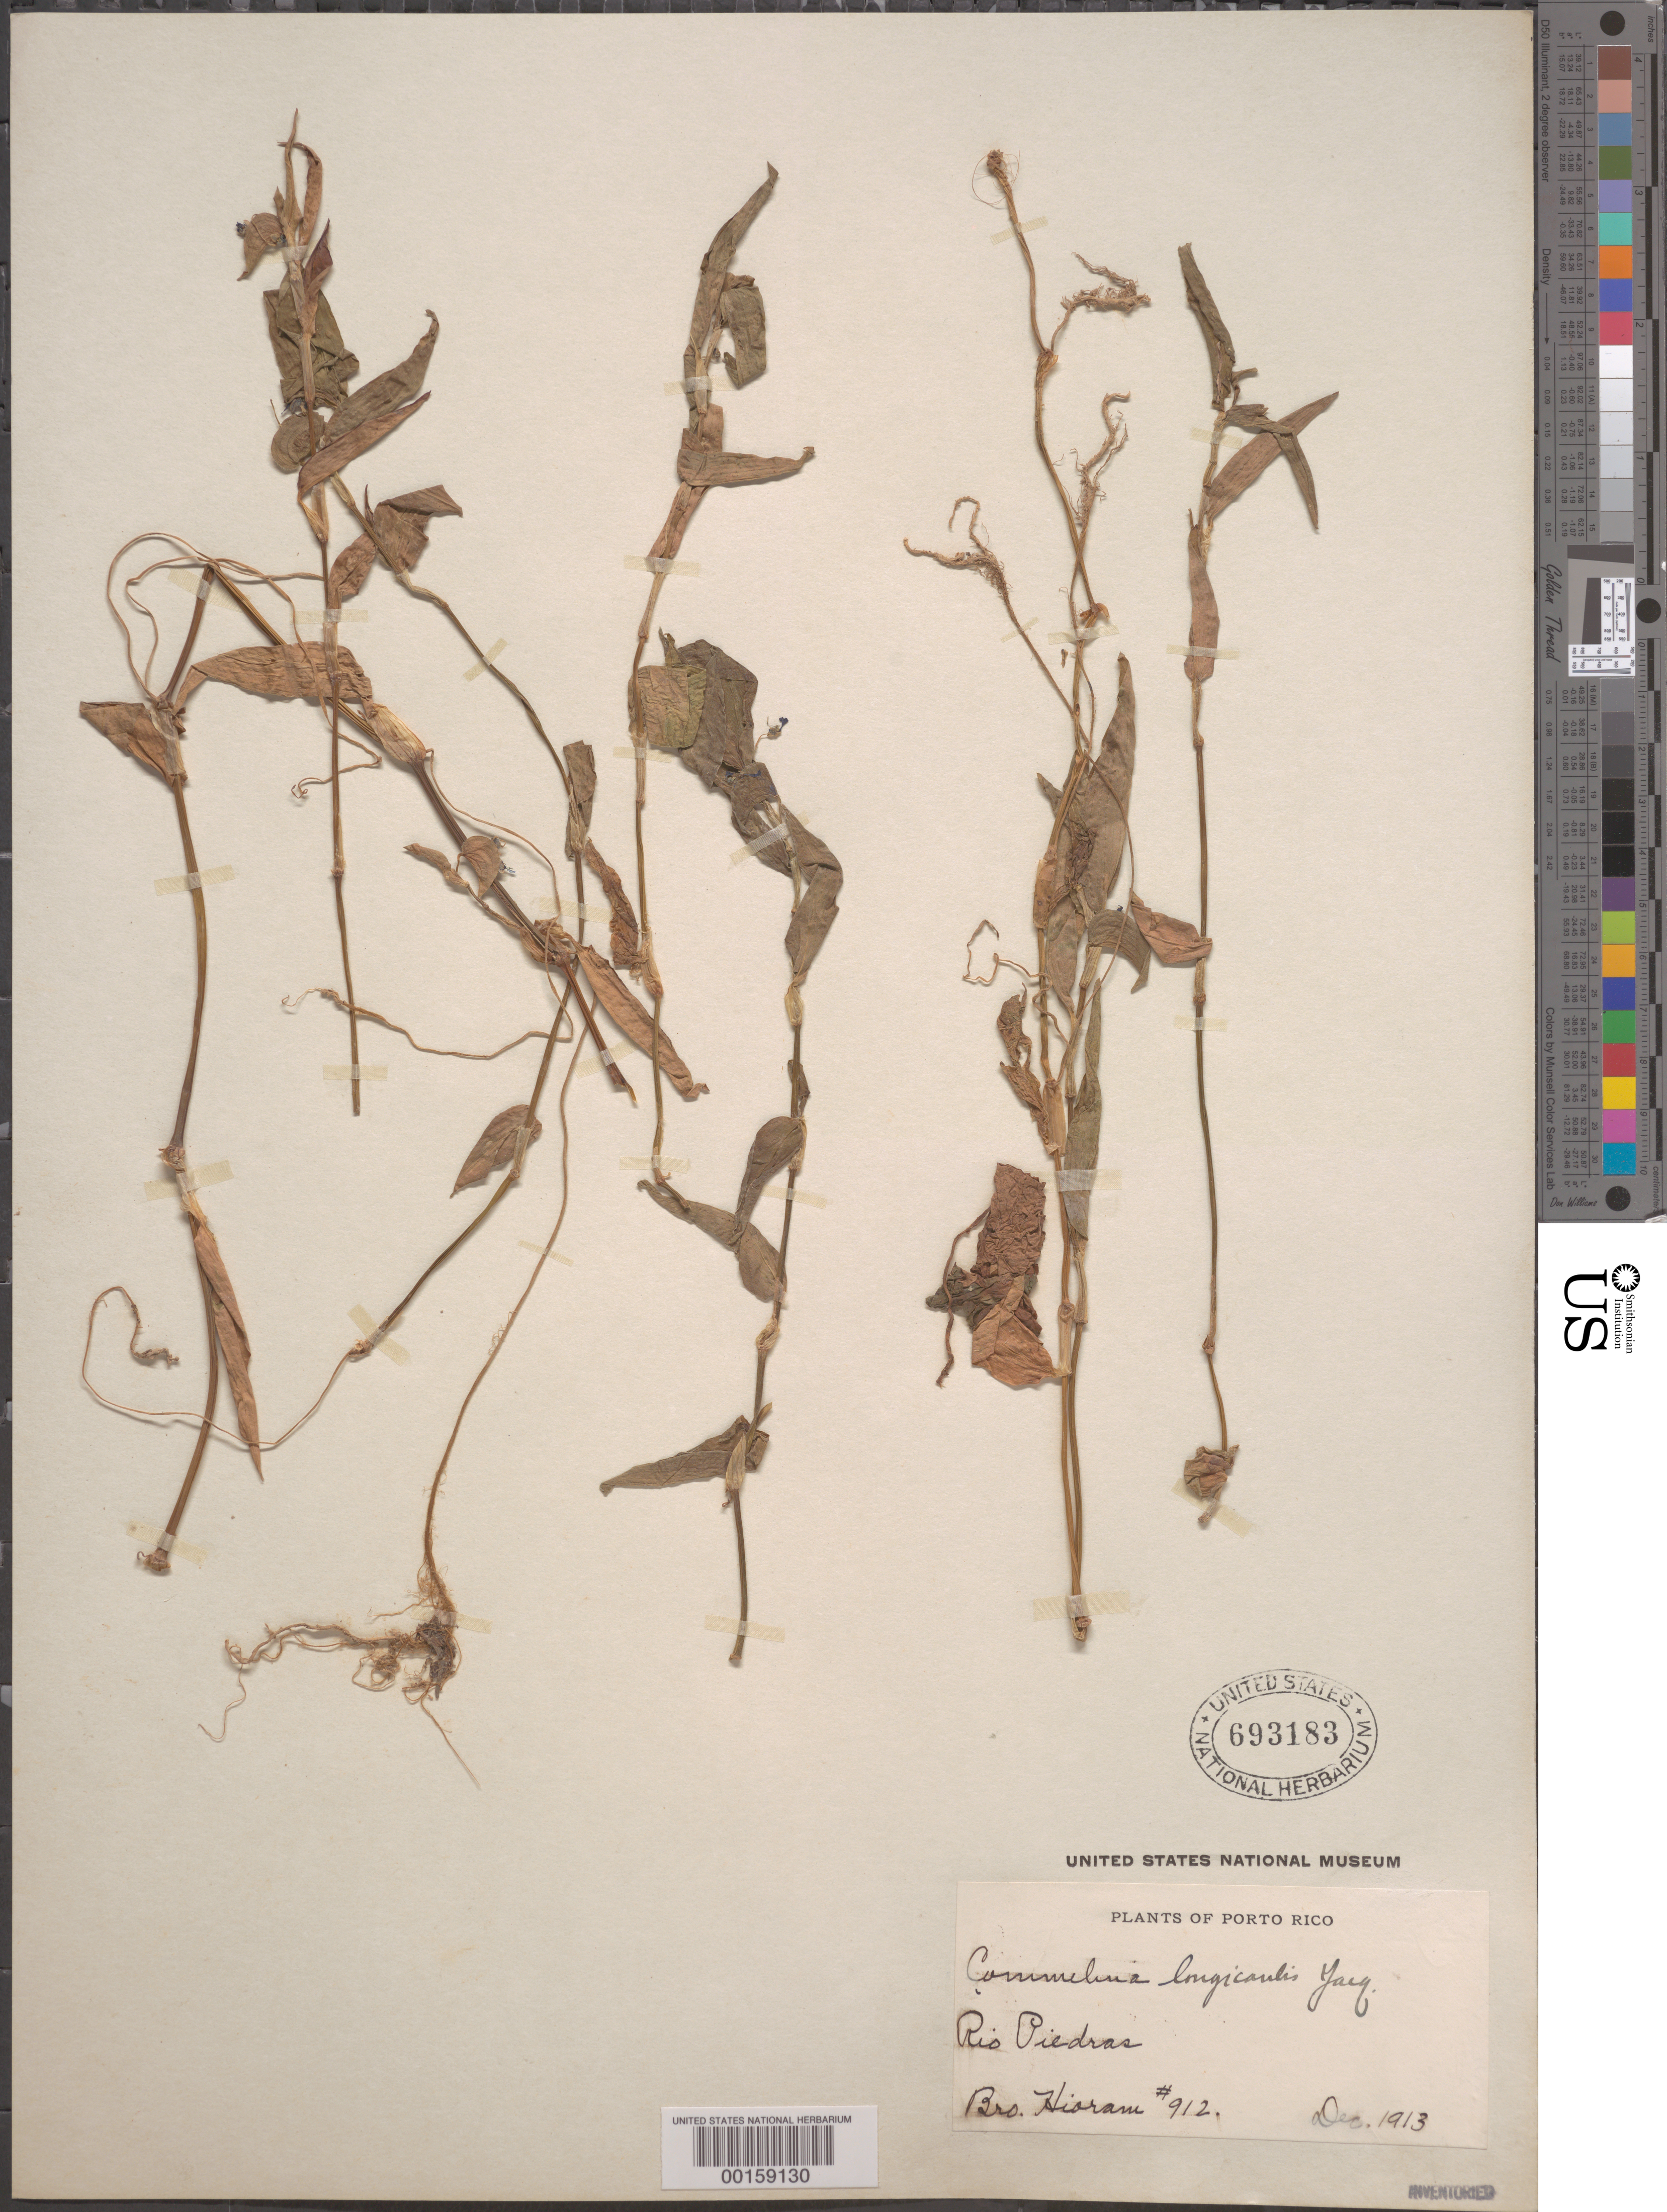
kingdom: Plantae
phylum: Tracheophyta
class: Liliopsida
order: Commelinales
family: Commelinaceae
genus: Commelina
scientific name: Commelina diffusa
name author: Burm. f.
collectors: Bro. Hioram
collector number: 912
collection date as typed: Dec 1913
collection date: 1913-12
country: Puerto Rico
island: Greater Antilles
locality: Rio piedras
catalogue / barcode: US 693183